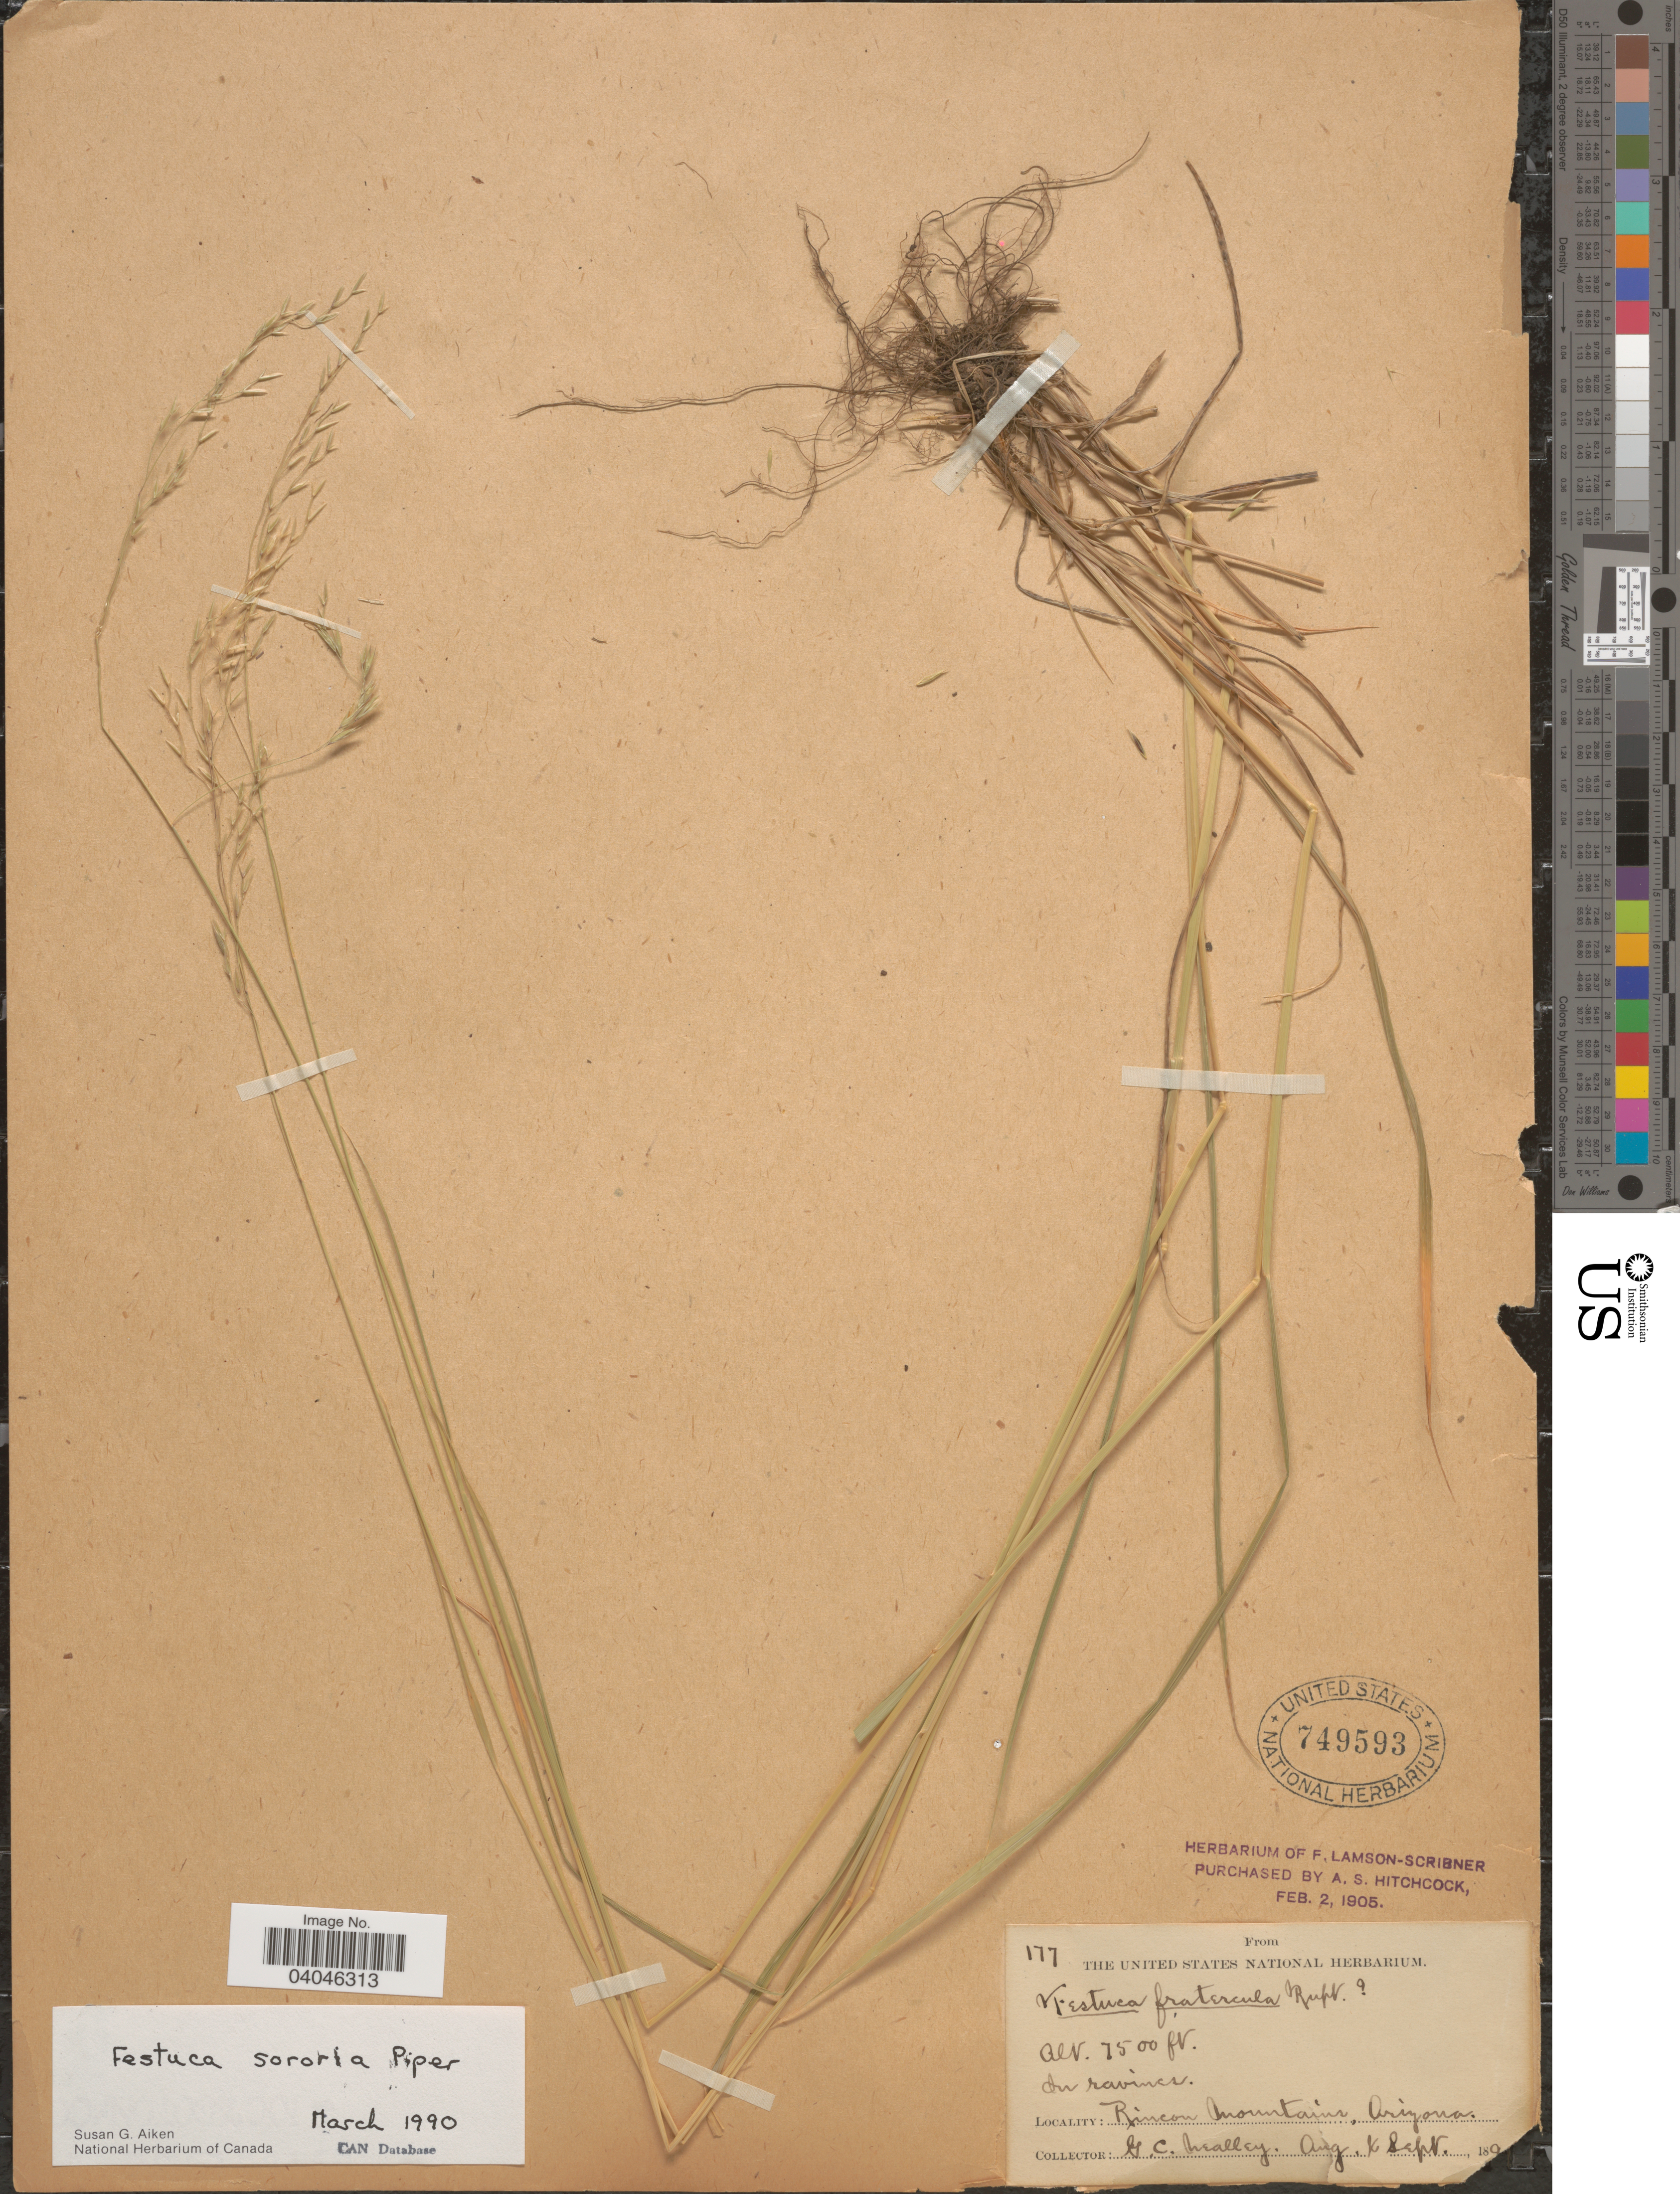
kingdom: Plantae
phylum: Tracheophyta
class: Liliopsida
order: Poales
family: Poaceae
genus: Festuca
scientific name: Festuca sororia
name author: Piper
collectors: G. Neally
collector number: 177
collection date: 1801-08/1801-09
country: United States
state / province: Arizona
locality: Rincon mountains.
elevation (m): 2286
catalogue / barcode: US 749593